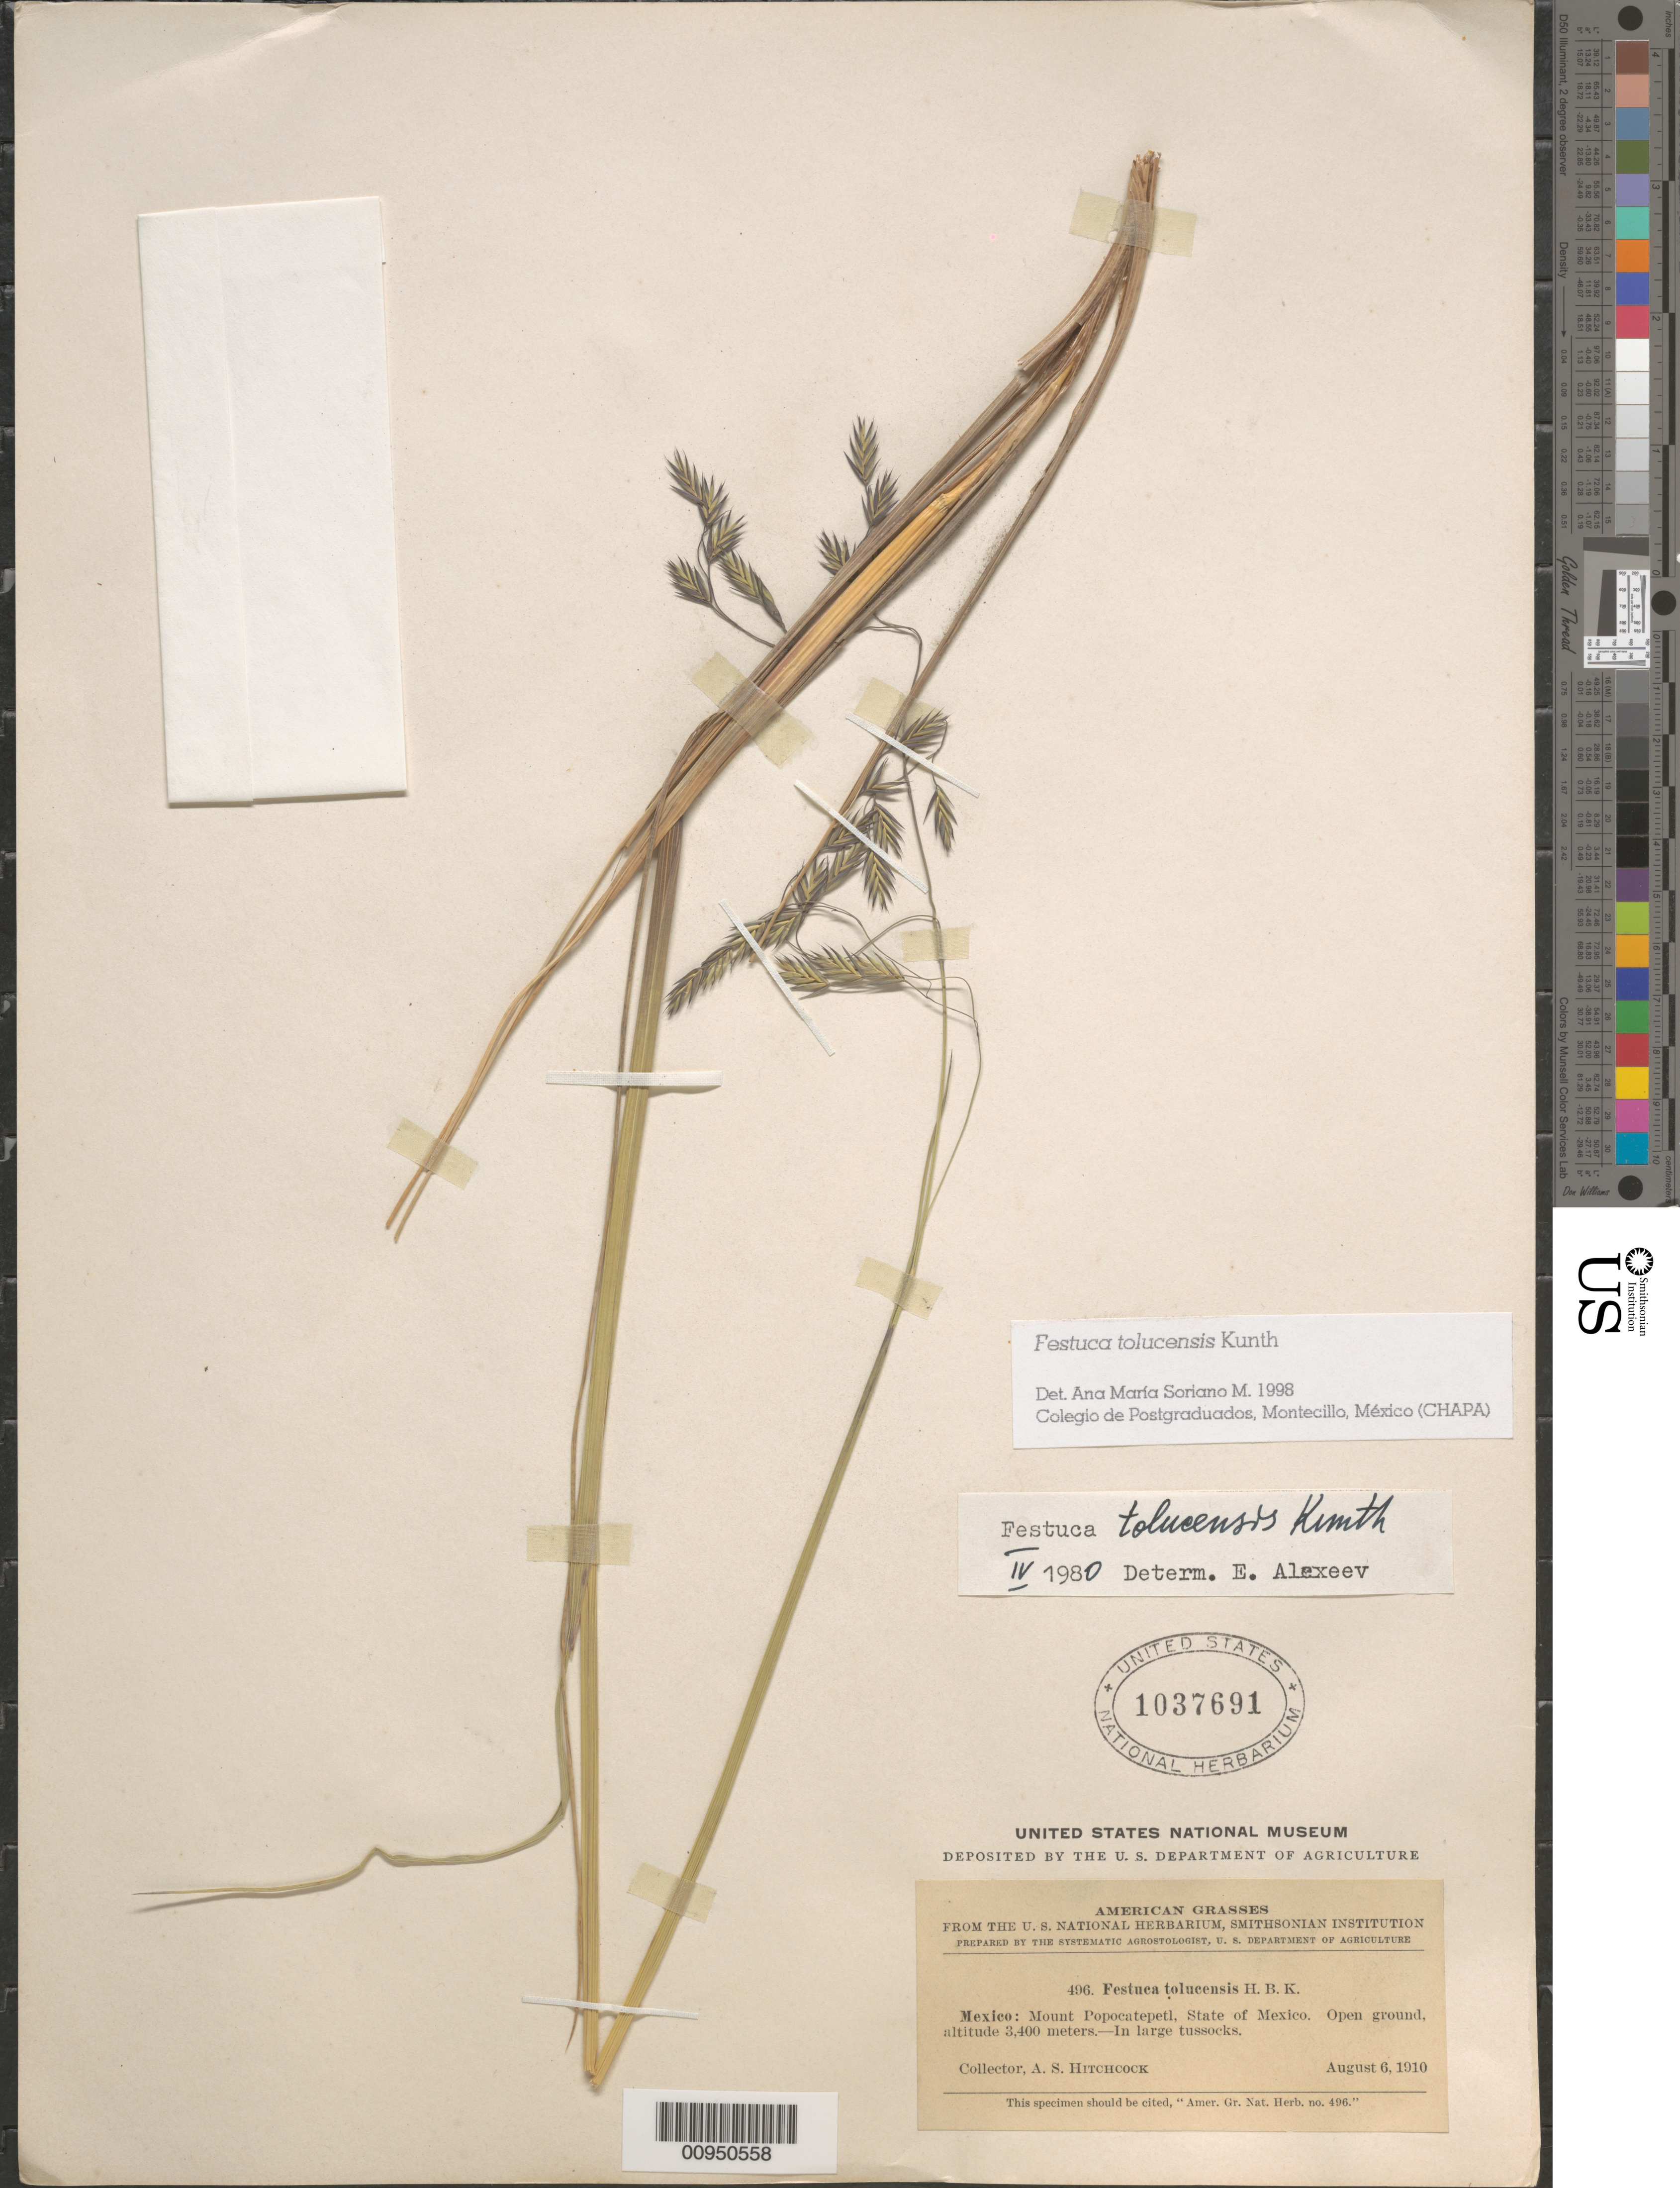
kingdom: Plantae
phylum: Tracheophyta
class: Liliopsida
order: Poales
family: Poaceae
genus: Festuca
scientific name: Festuca tolucensis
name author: Kunth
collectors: A. S. Hitchcock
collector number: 496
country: Mexico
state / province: México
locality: Mount Popocatepetl.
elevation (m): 3400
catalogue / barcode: US 1037691